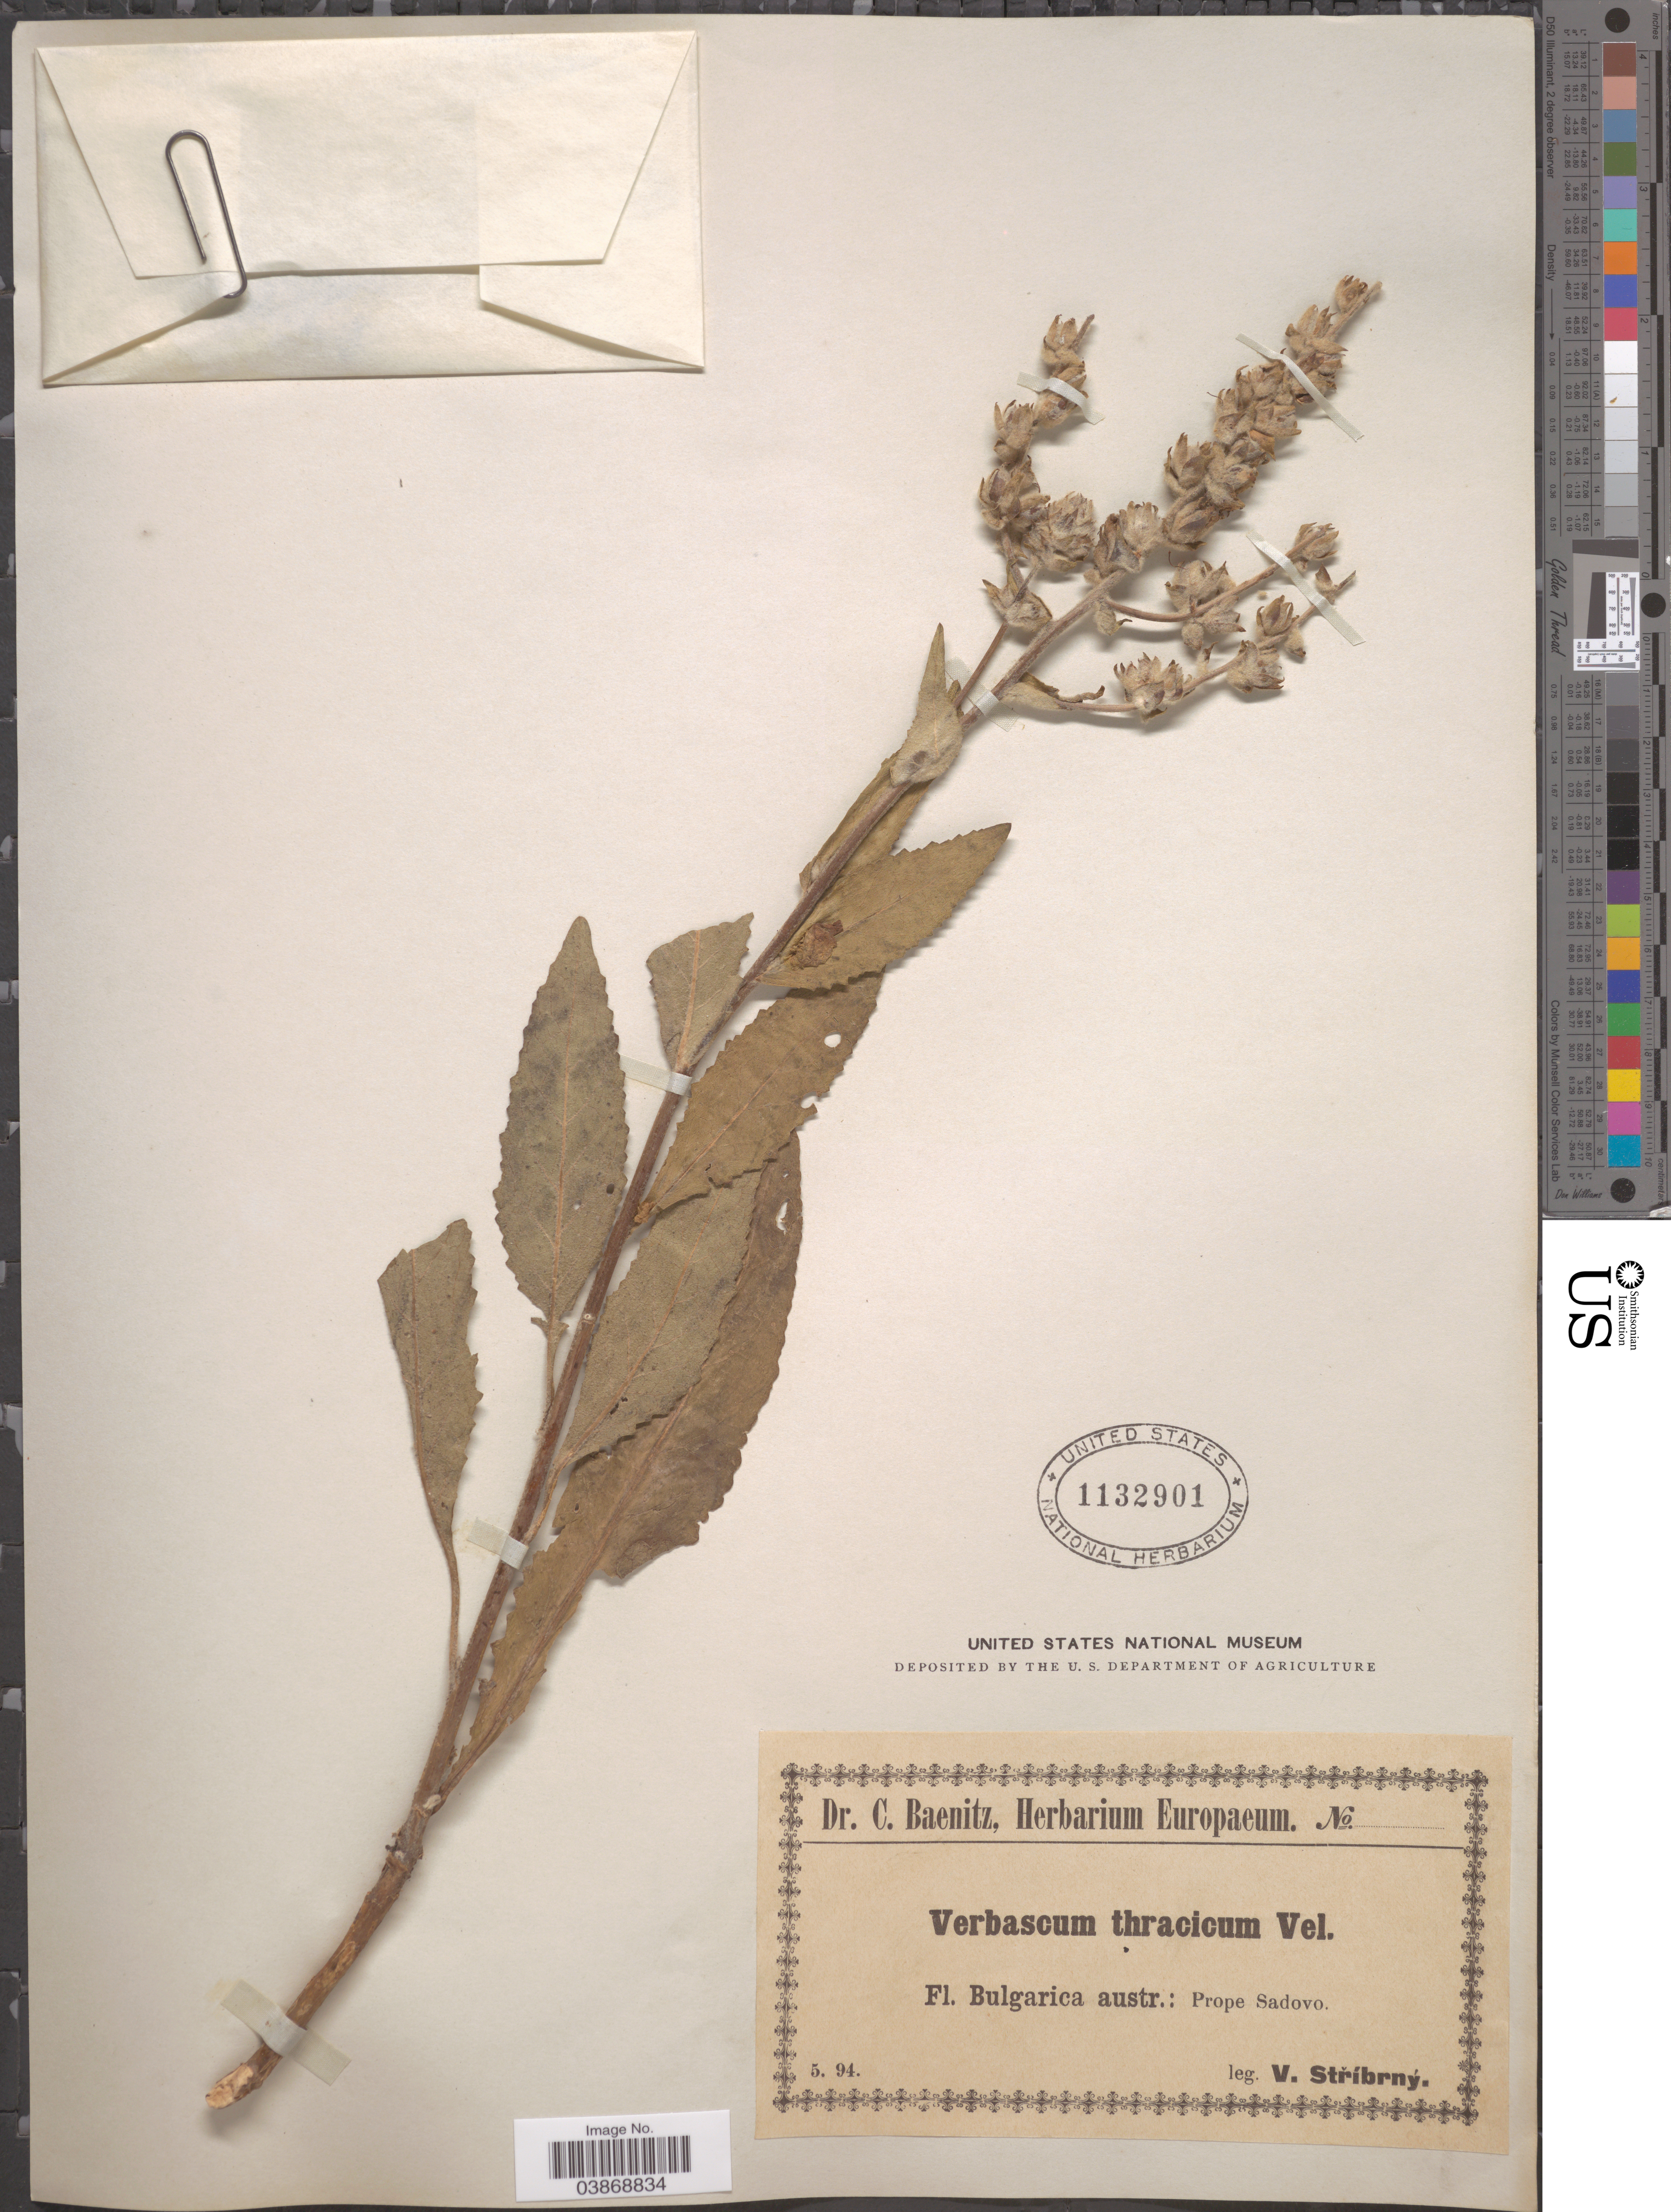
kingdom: Plantae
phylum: Tracheophyta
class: Magnoliopsida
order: Lamiales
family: Scrophulariaceae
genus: Verbascum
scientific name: Verbascum thracicum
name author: Velen.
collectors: V. Stribrny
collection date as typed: Transcribed d/m/y: /5/94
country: Bulgaria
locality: Bulgarica austr.: Prope Sadovo.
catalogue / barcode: US 1132901